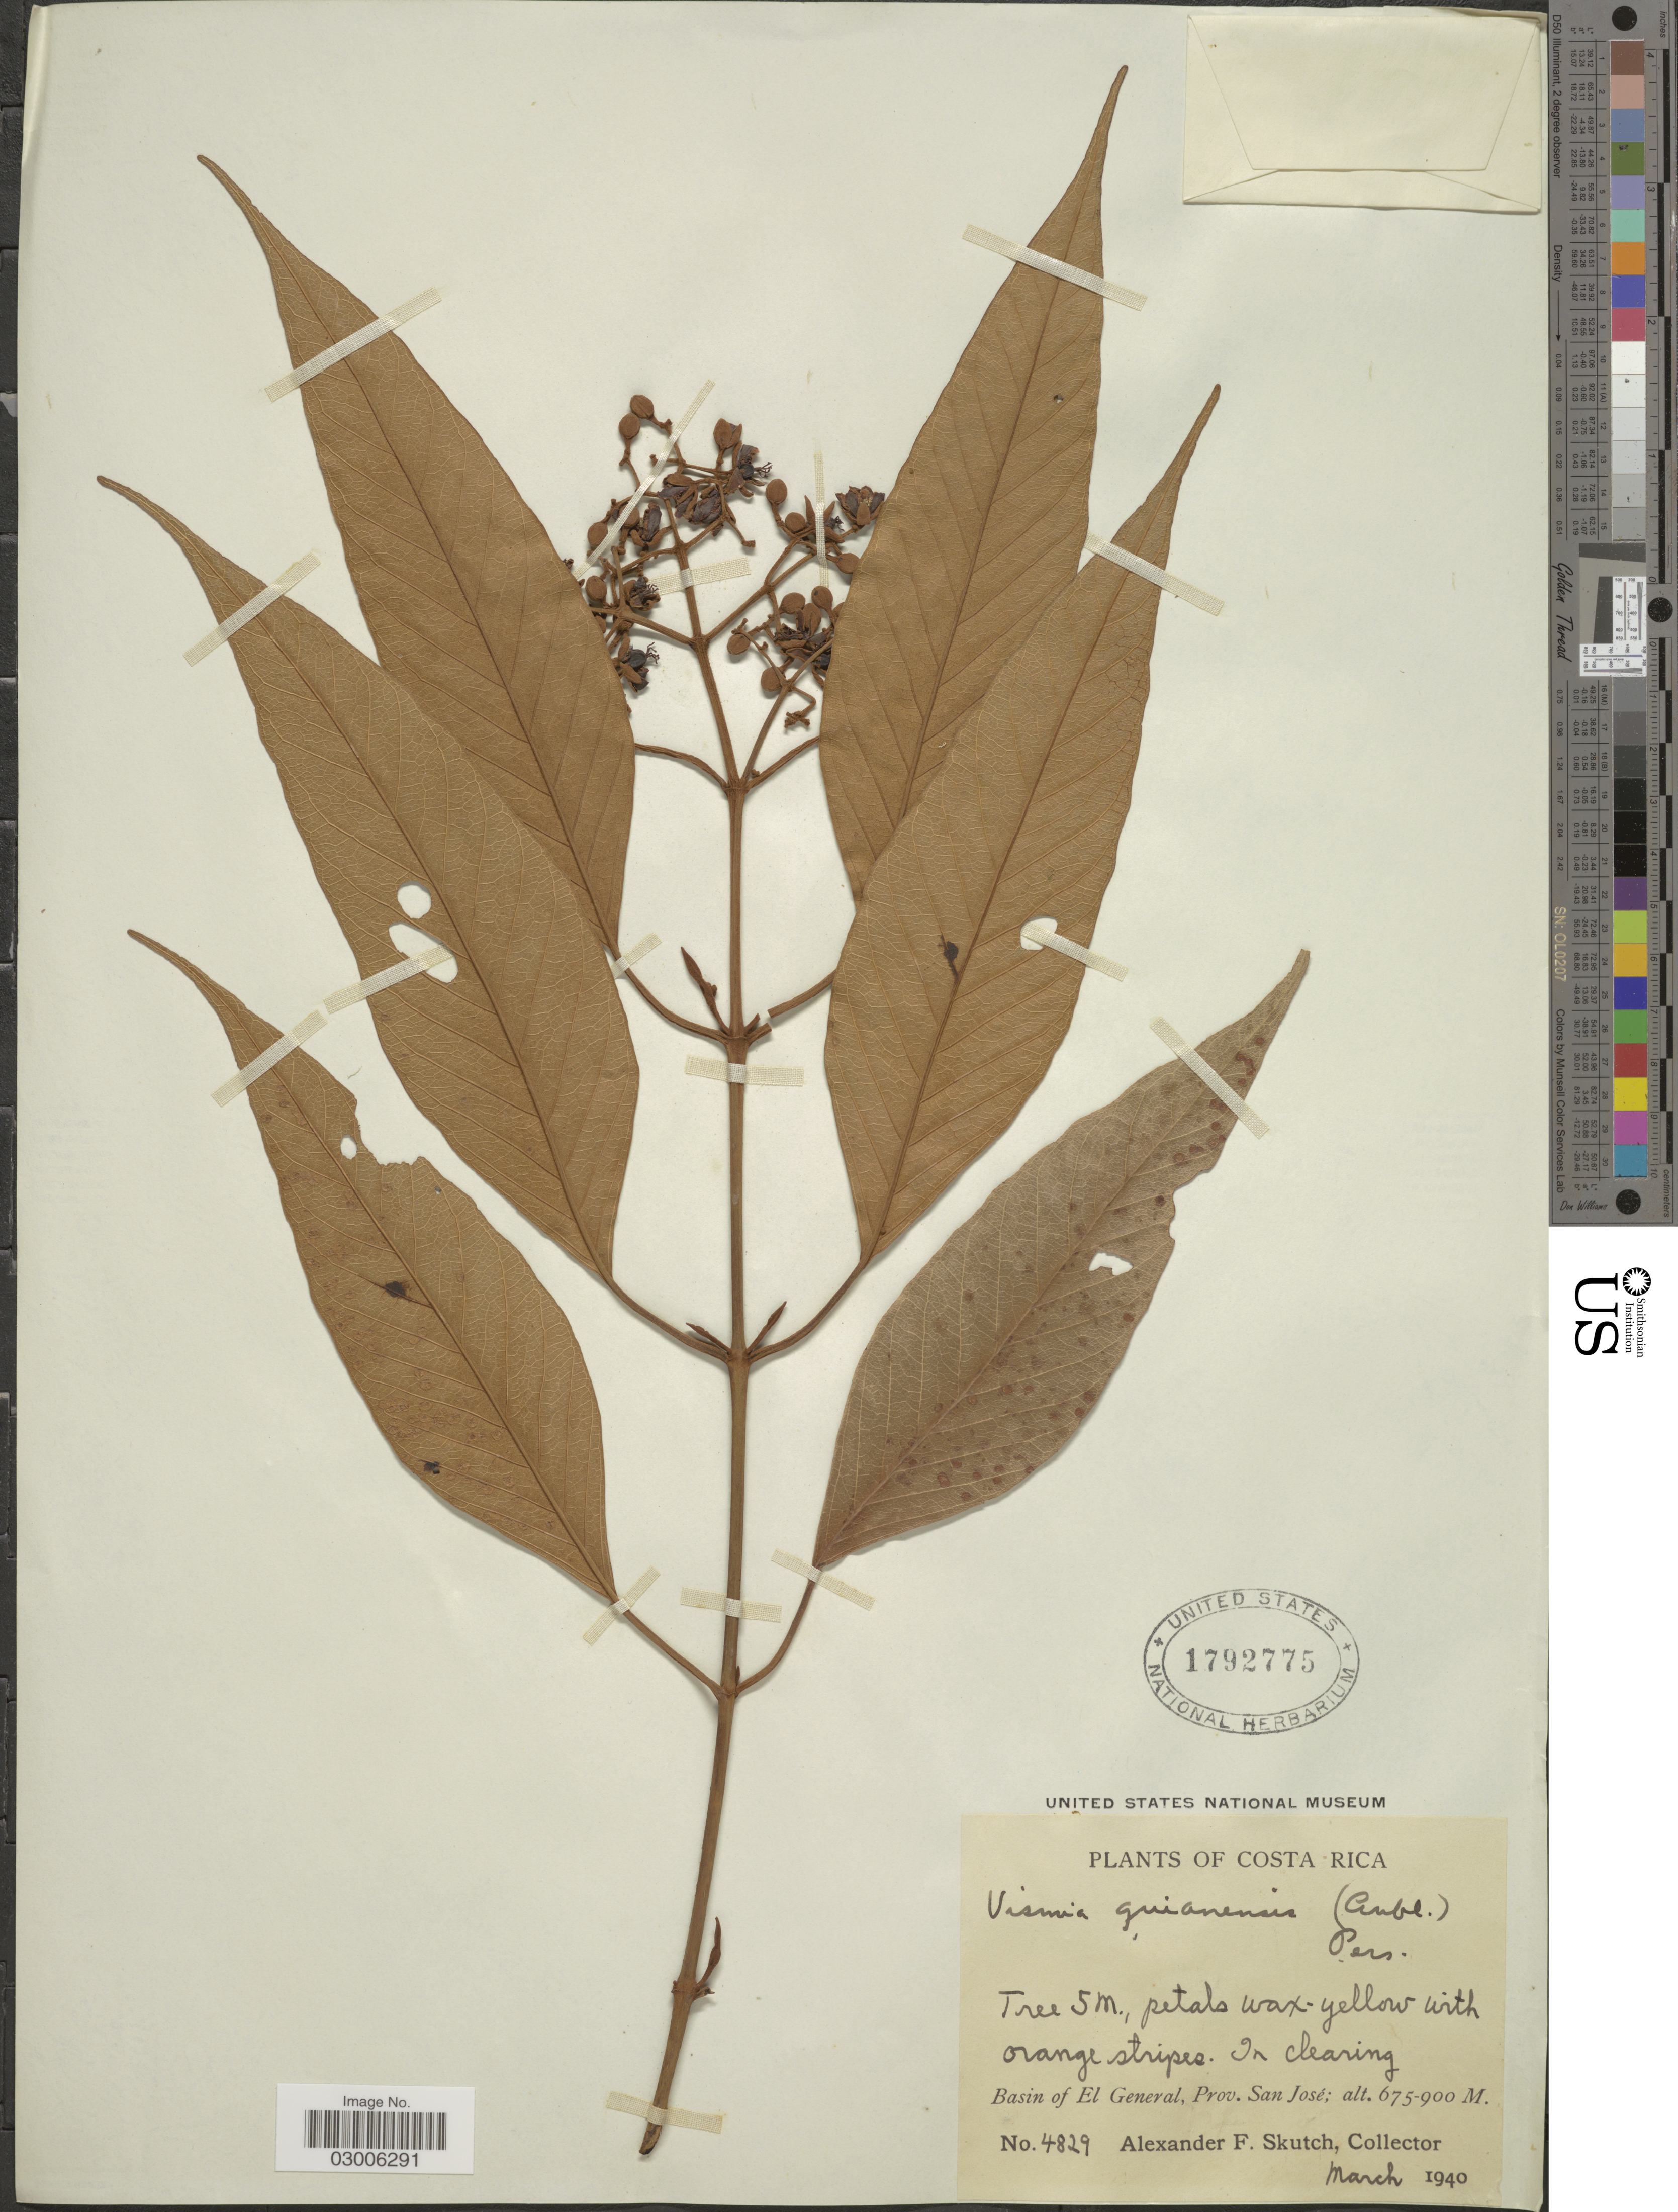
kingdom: Plantae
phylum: Tracheophyta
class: Magnoliopsida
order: Malpighiales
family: Hypericaceae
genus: Vismia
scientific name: Vismia guianensis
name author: (Aubl.) Pers.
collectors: A. F. Skutch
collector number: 4829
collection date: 1940-03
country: Costa Rica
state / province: San José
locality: Basin of El General.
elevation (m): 675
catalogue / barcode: US 1792775